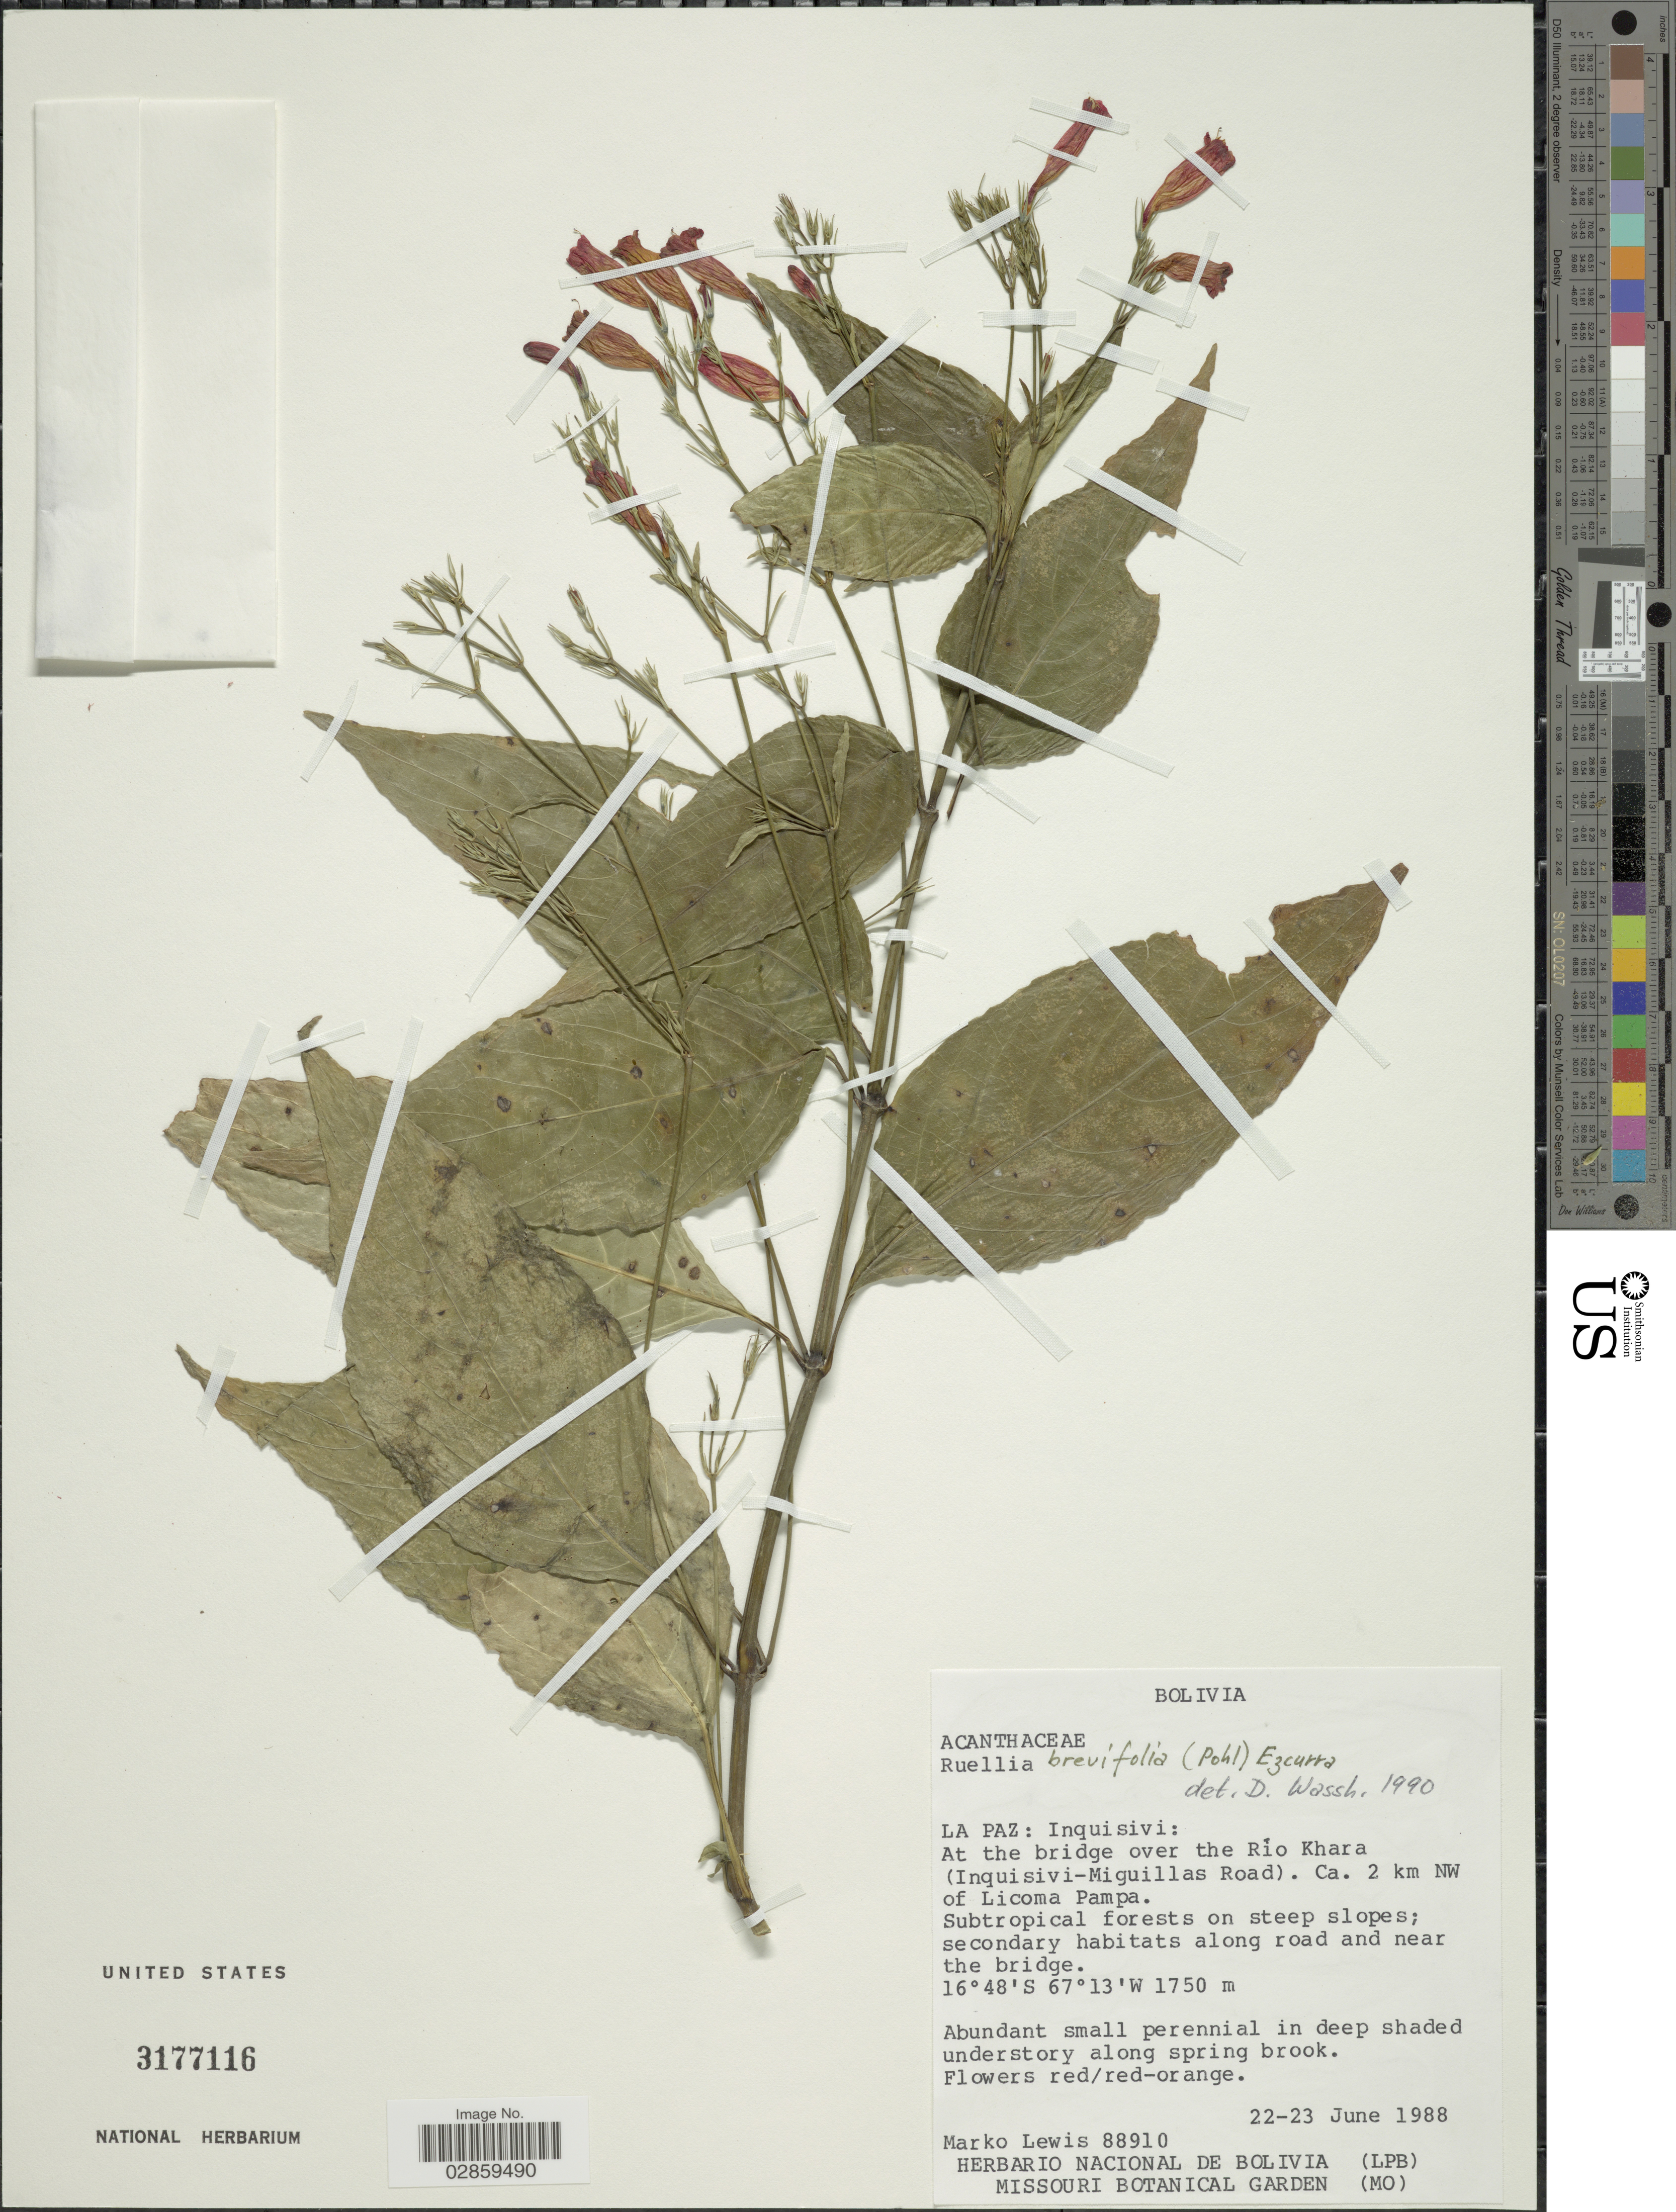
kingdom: Plantae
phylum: Tracheophyta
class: Magnoliopsida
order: Lamiales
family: Acanthaceae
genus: Ruellia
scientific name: Ruellia brevifolia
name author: (Pohl) C. Ezcurra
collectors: M. A. Lewis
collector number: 88910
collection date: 1988-06-22/1988-06-23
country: Bolivia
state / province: La Paz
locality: Inquisivi: At the bridge over the Rio Khara (Inquisivi-Miguillas Road). Ca. 2 km NW of Licoma Pampa.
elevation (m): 1750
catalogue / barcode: US 3177116